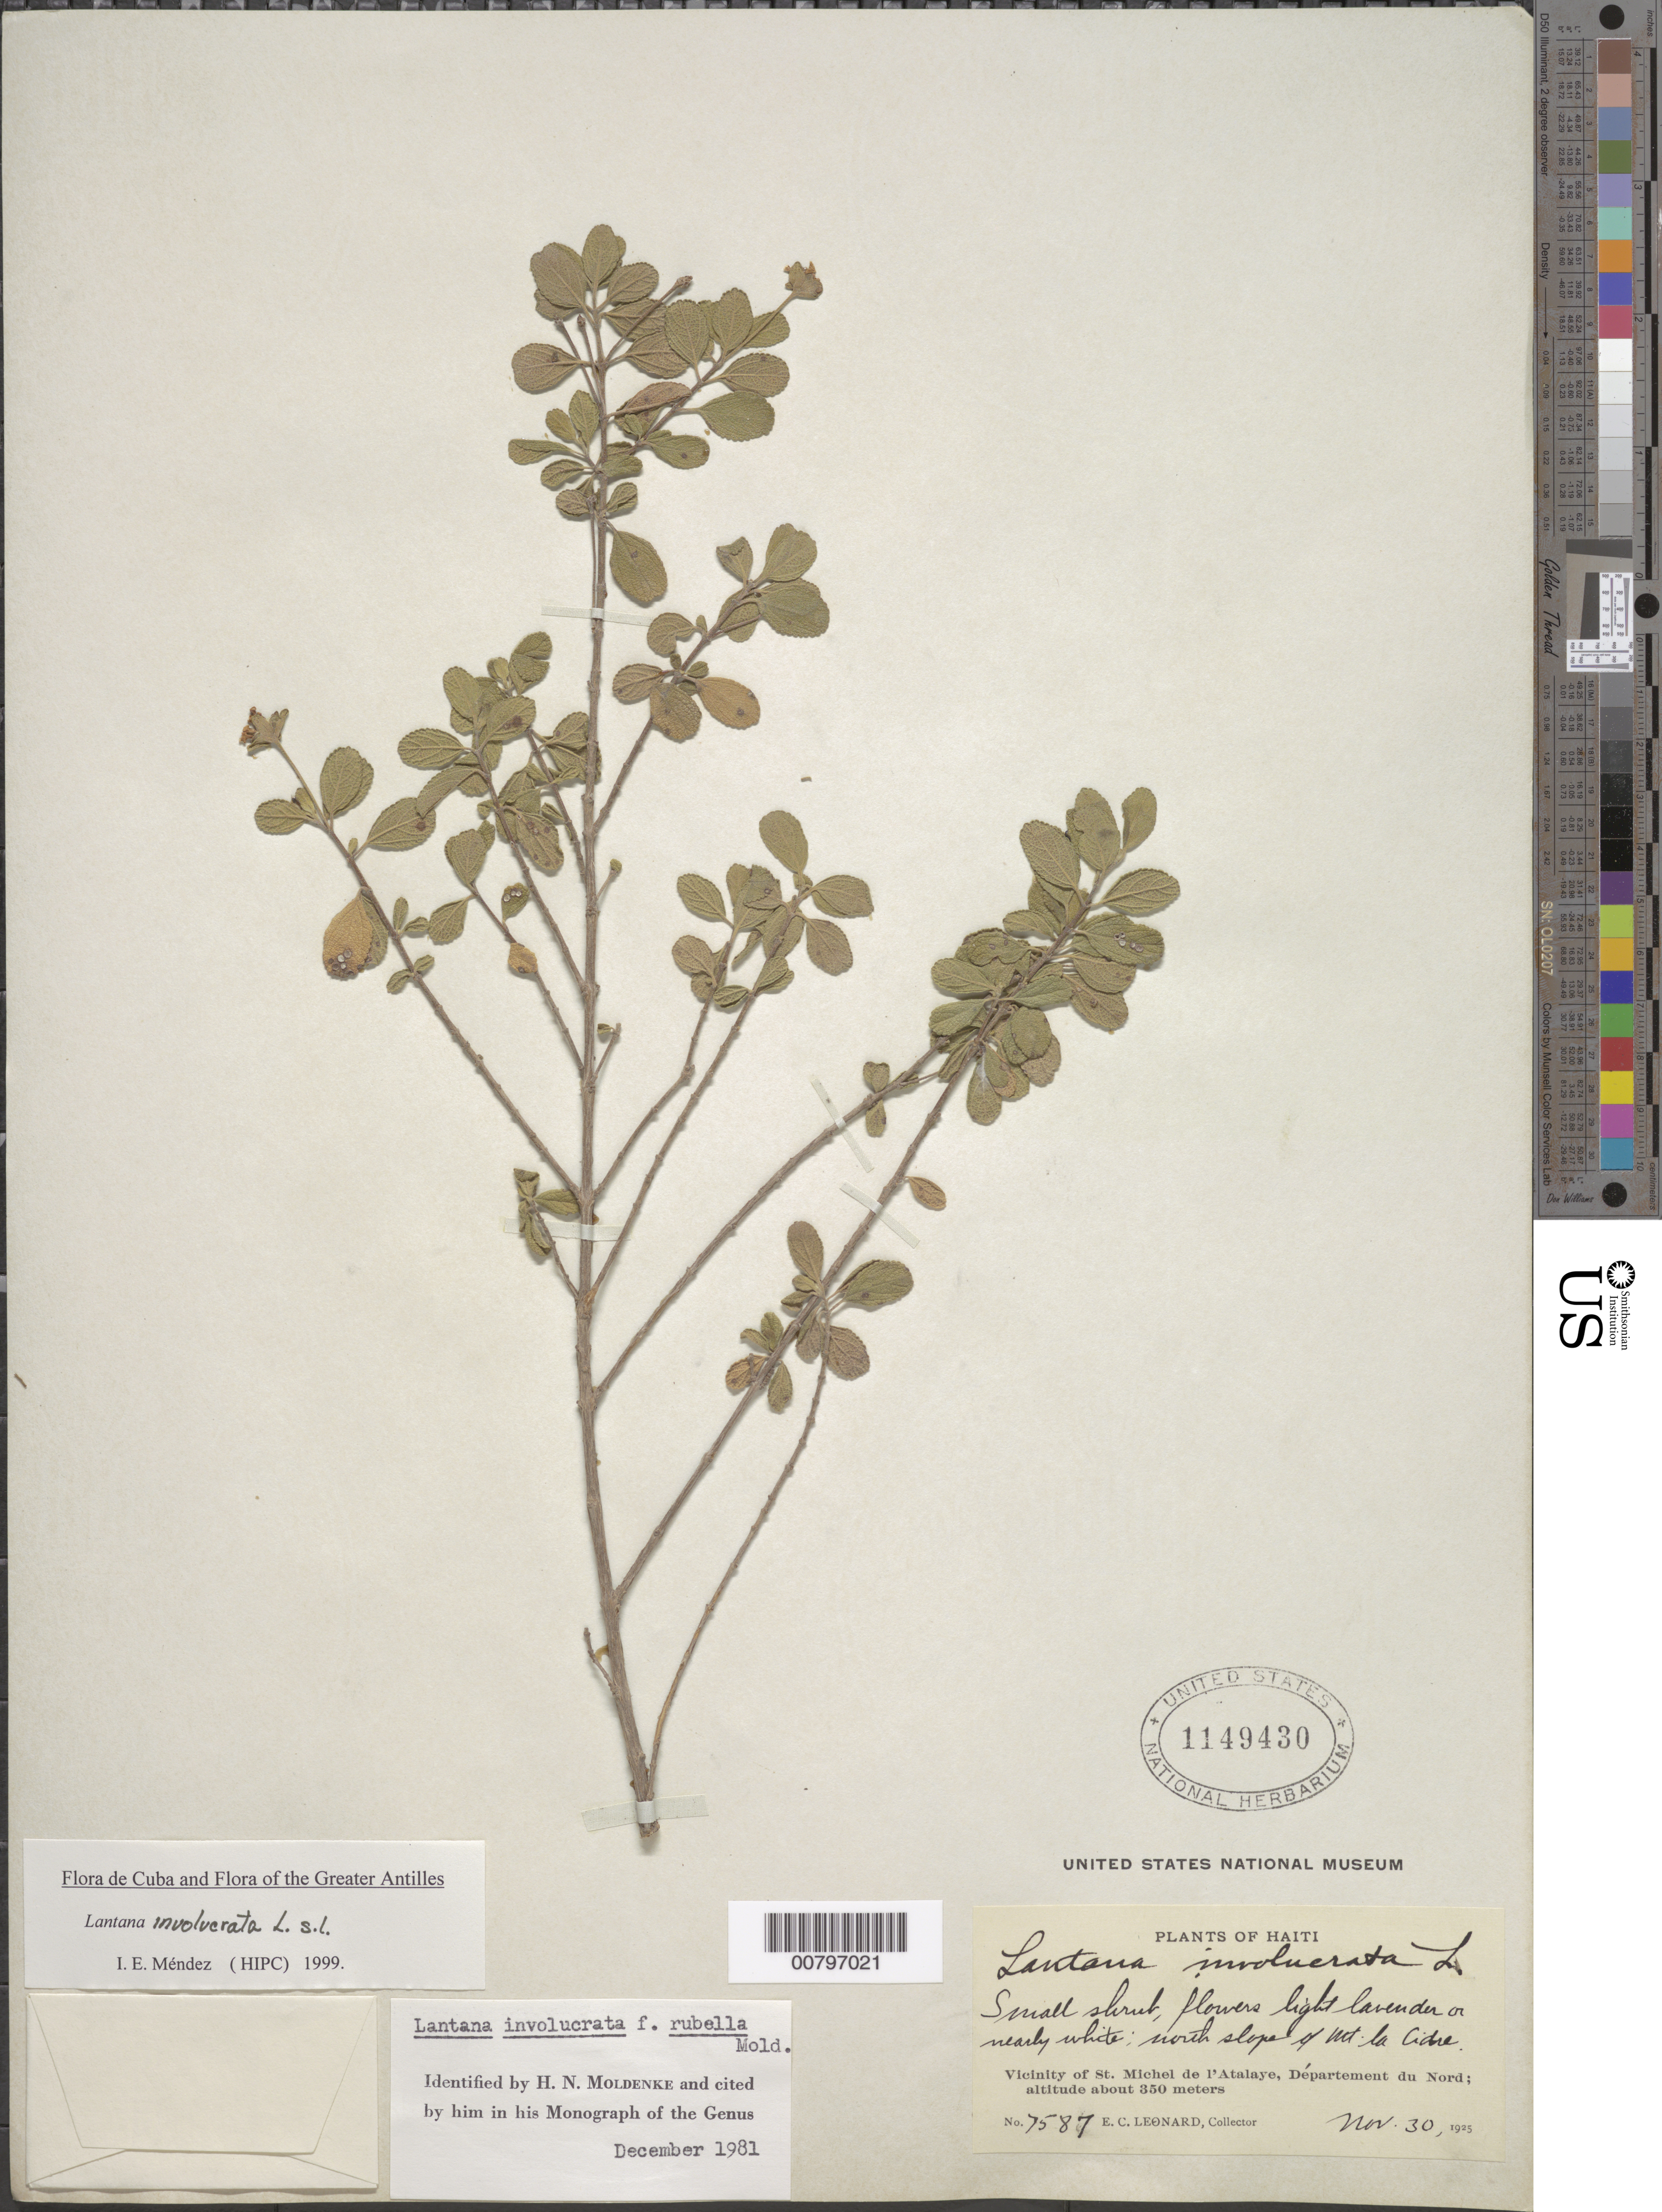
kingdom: Plantae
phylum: Tracheophyta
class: Magnoliopsida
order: Lamiales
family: Verbenaceae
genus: Lantana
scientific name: Lantana involucrata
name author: L.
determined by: Méndez, Isidro E., (HIPC)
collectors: E. C. Leonard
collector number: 7587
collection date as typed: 30 Nov 1925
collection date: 1925-11-30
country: Haiti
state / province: Artibonite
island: Hispaniola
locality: Vicinity of St. Michel de l'Atalaye, north slope of Mt. la Cidre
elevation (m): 350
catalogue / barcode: US 1149430